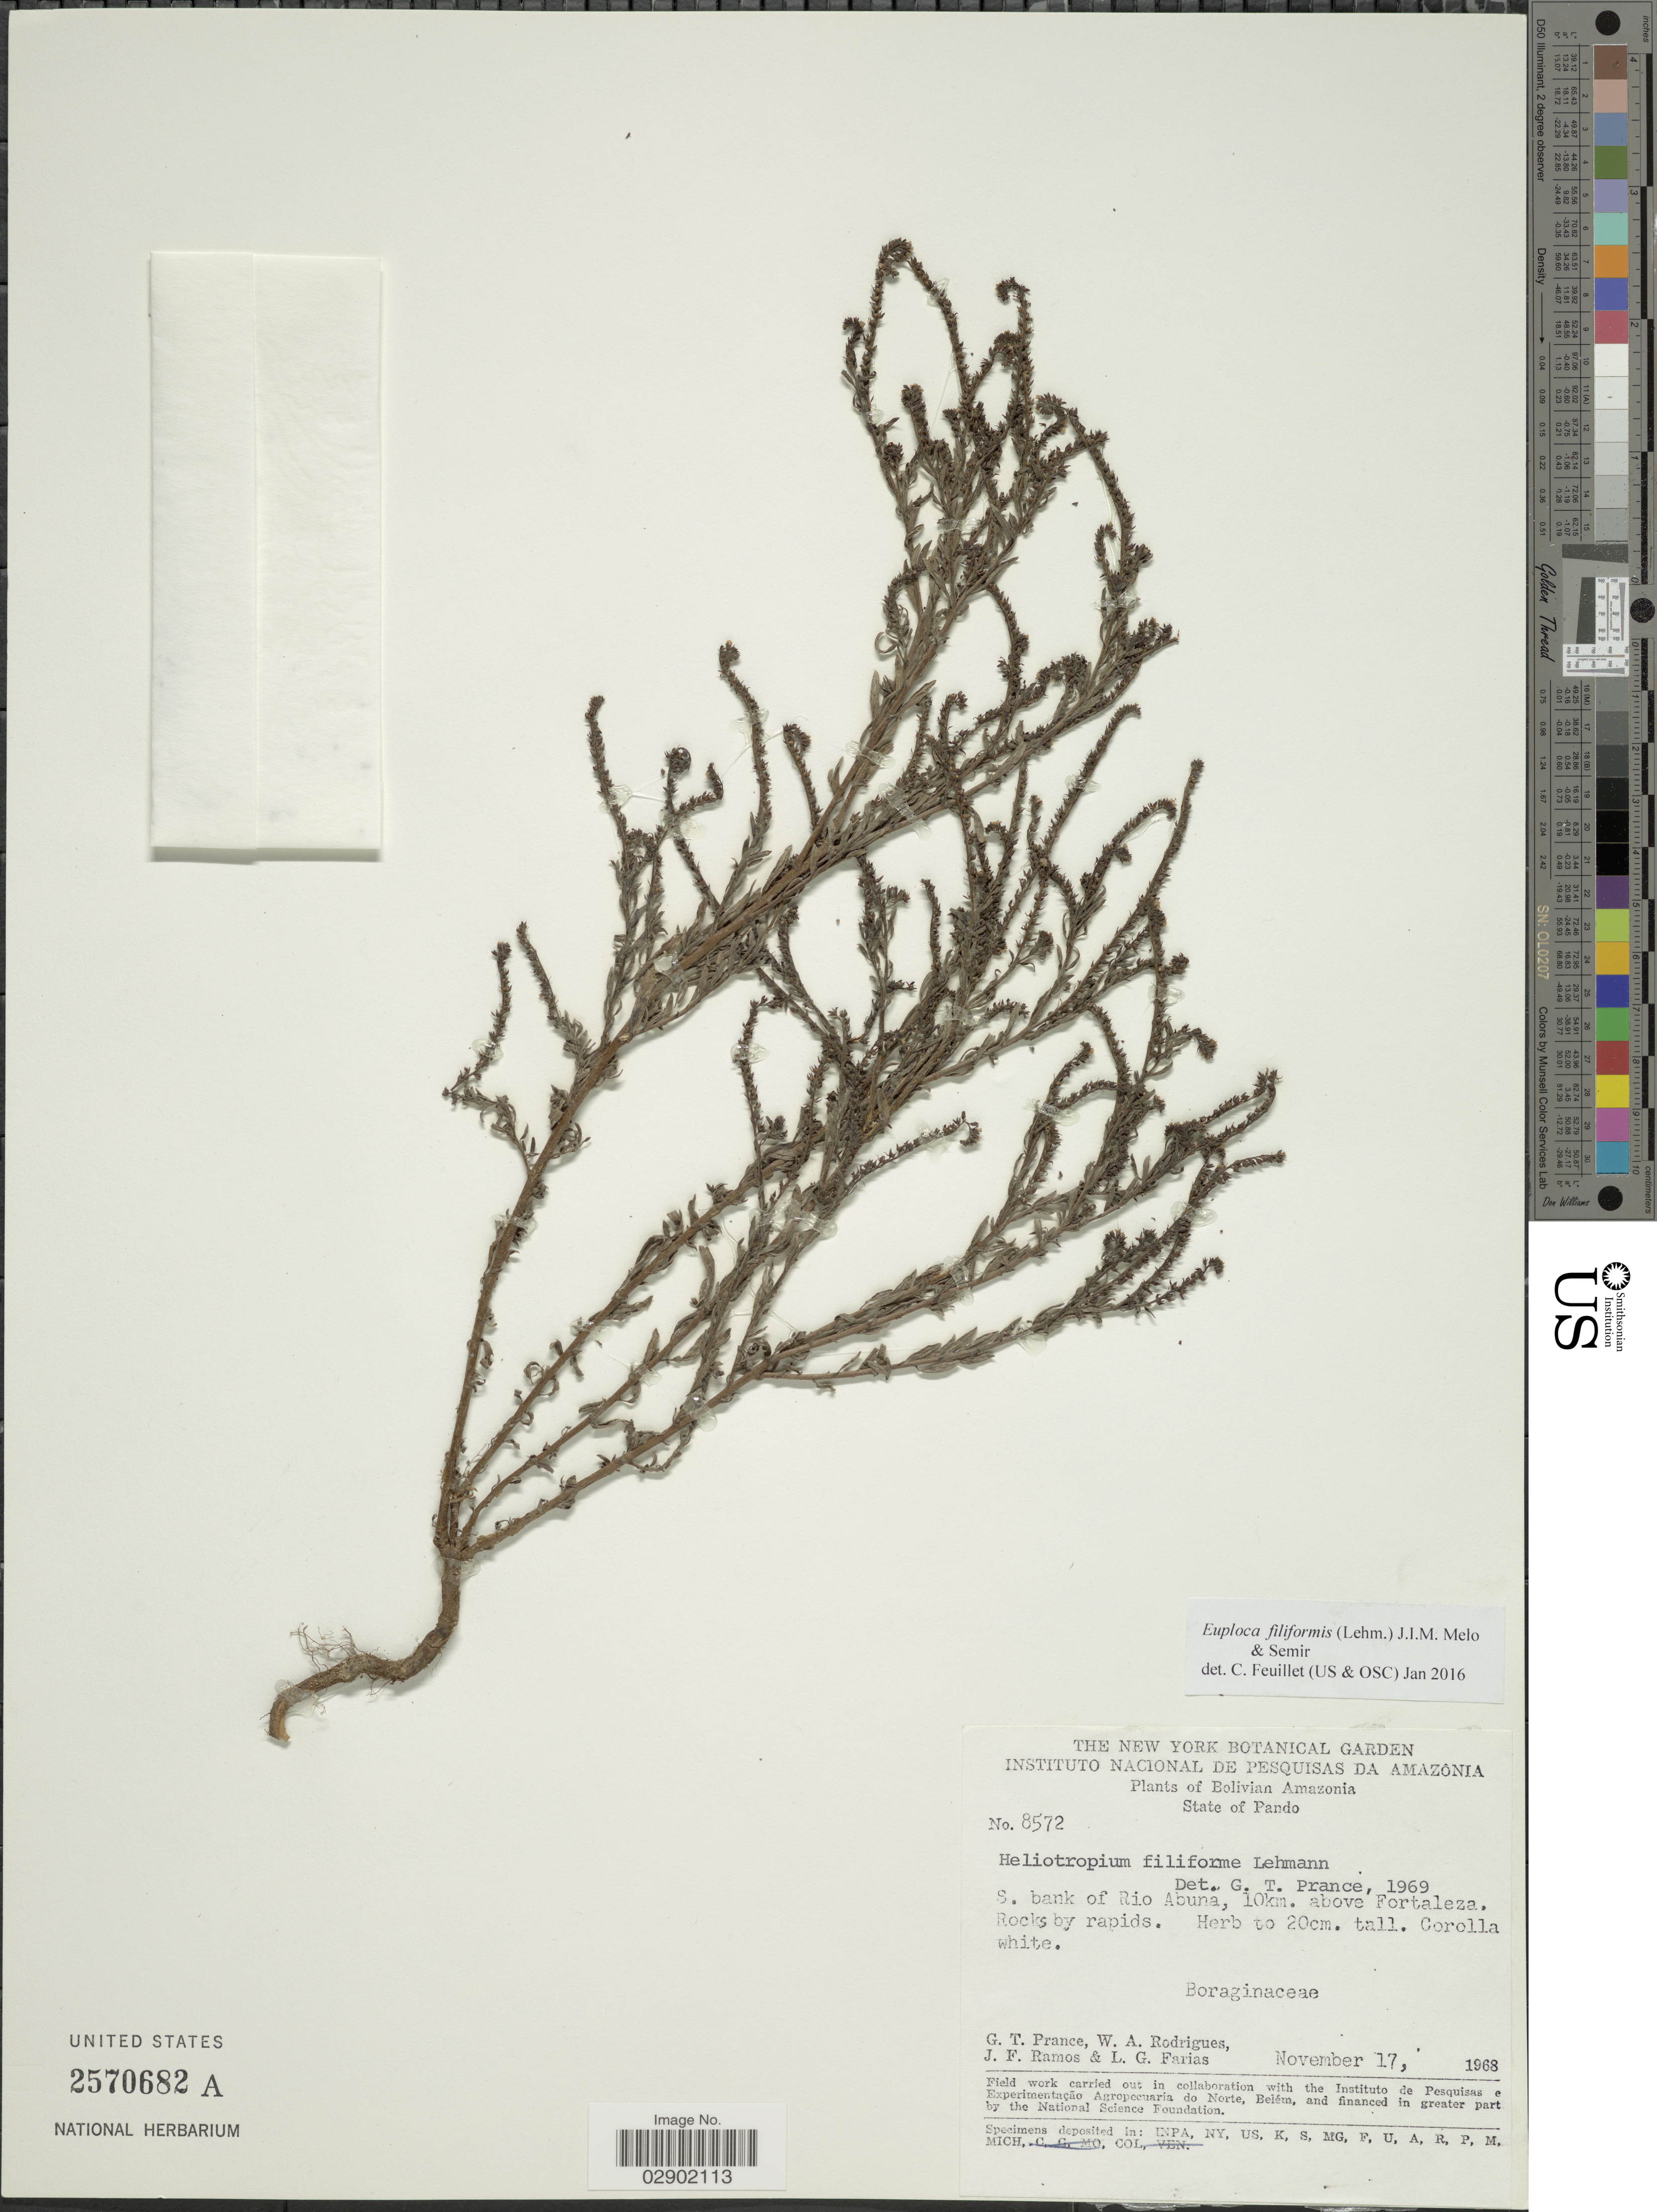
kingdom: Plantae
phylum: Tracheophyta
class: Magnoliopsida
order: Boraginales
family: Heliotropiaceae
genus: Euploca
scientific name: Euploca filiformis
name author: (Lehm.) J.I.M. Melo & Semir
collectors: G. T. Prance, W. A. Rodrigues, J. F. Ramos & L. G. Farias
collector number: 8572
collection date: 1968-11-17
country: Bolivia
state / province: Pando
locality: Bolivian Amazonia. S. bank of Rio Abuna, 10km. above Fortaleza.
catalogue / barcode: US 2570682A